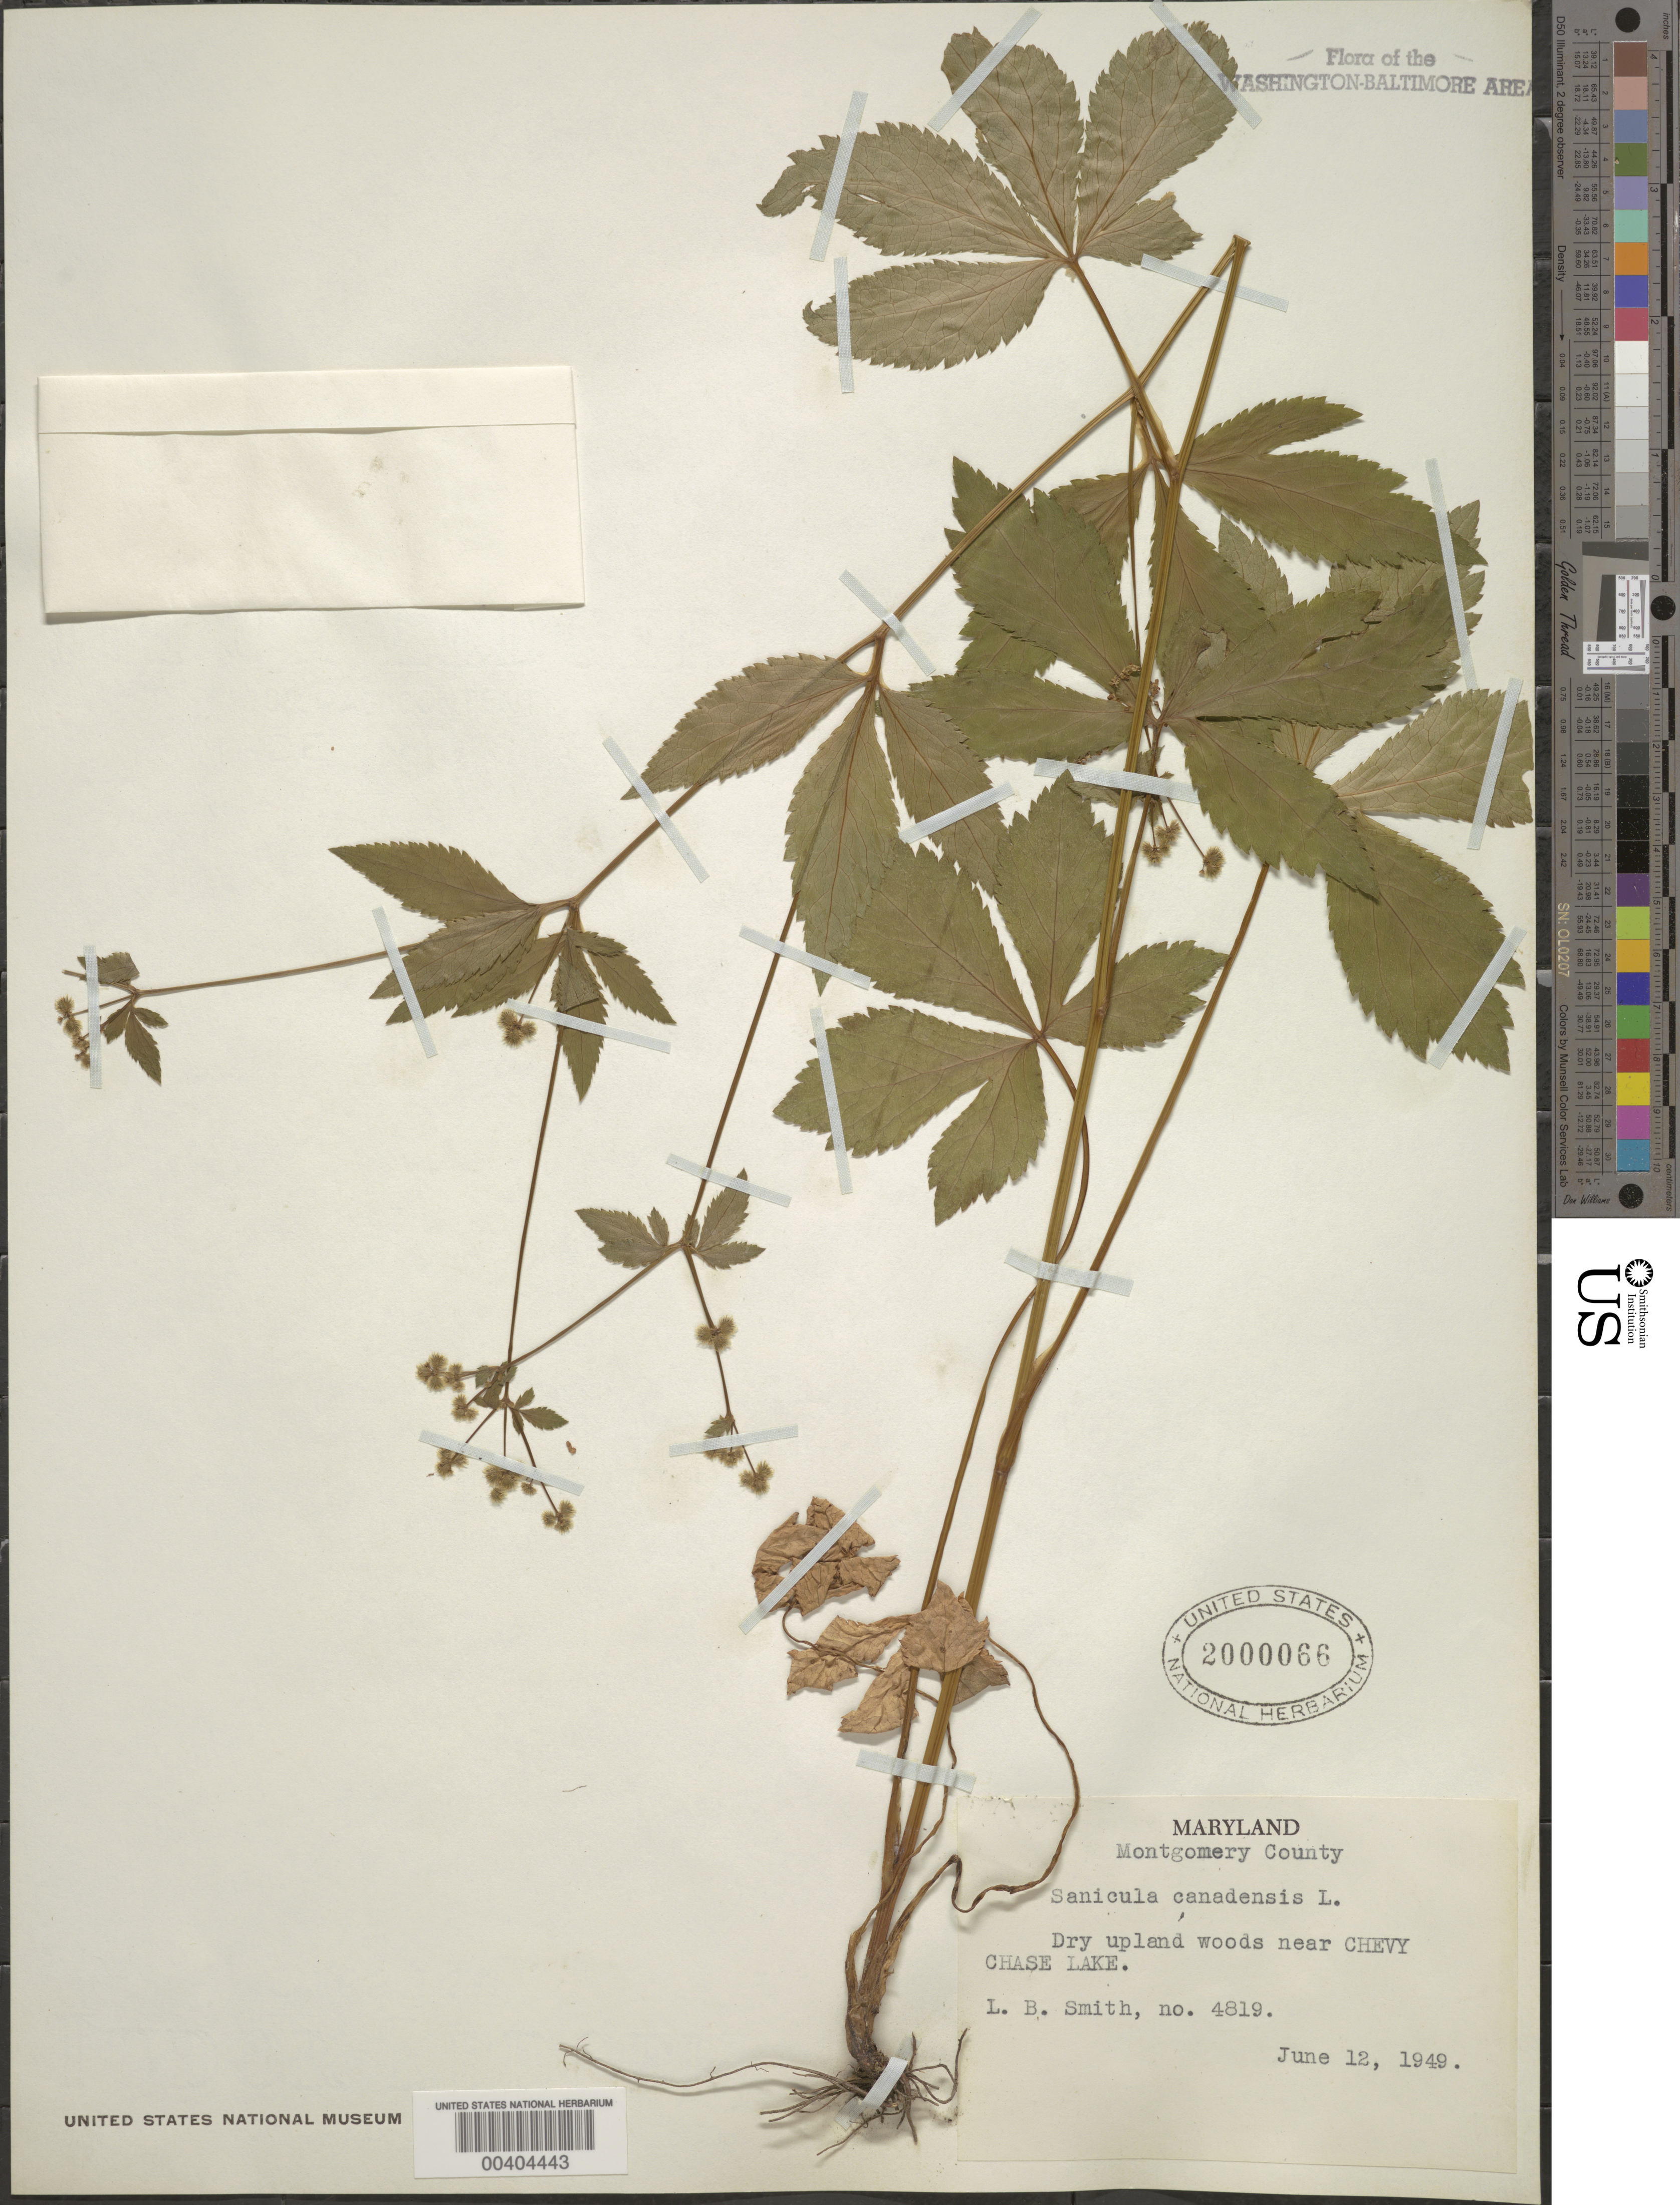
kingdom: Plantae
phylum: Tracheophyta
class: Magnoliopsida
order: Apiales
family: Apiaceae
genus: Sanicula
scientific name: Sanicula canadensis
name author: L.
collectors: L. Smith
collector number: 4819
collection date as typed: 12 Jun 1949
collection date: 1949-06-12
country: United States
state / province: Maryland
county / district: Montgomery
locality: Near Chevy Chase Lake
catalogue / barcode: US 2000066